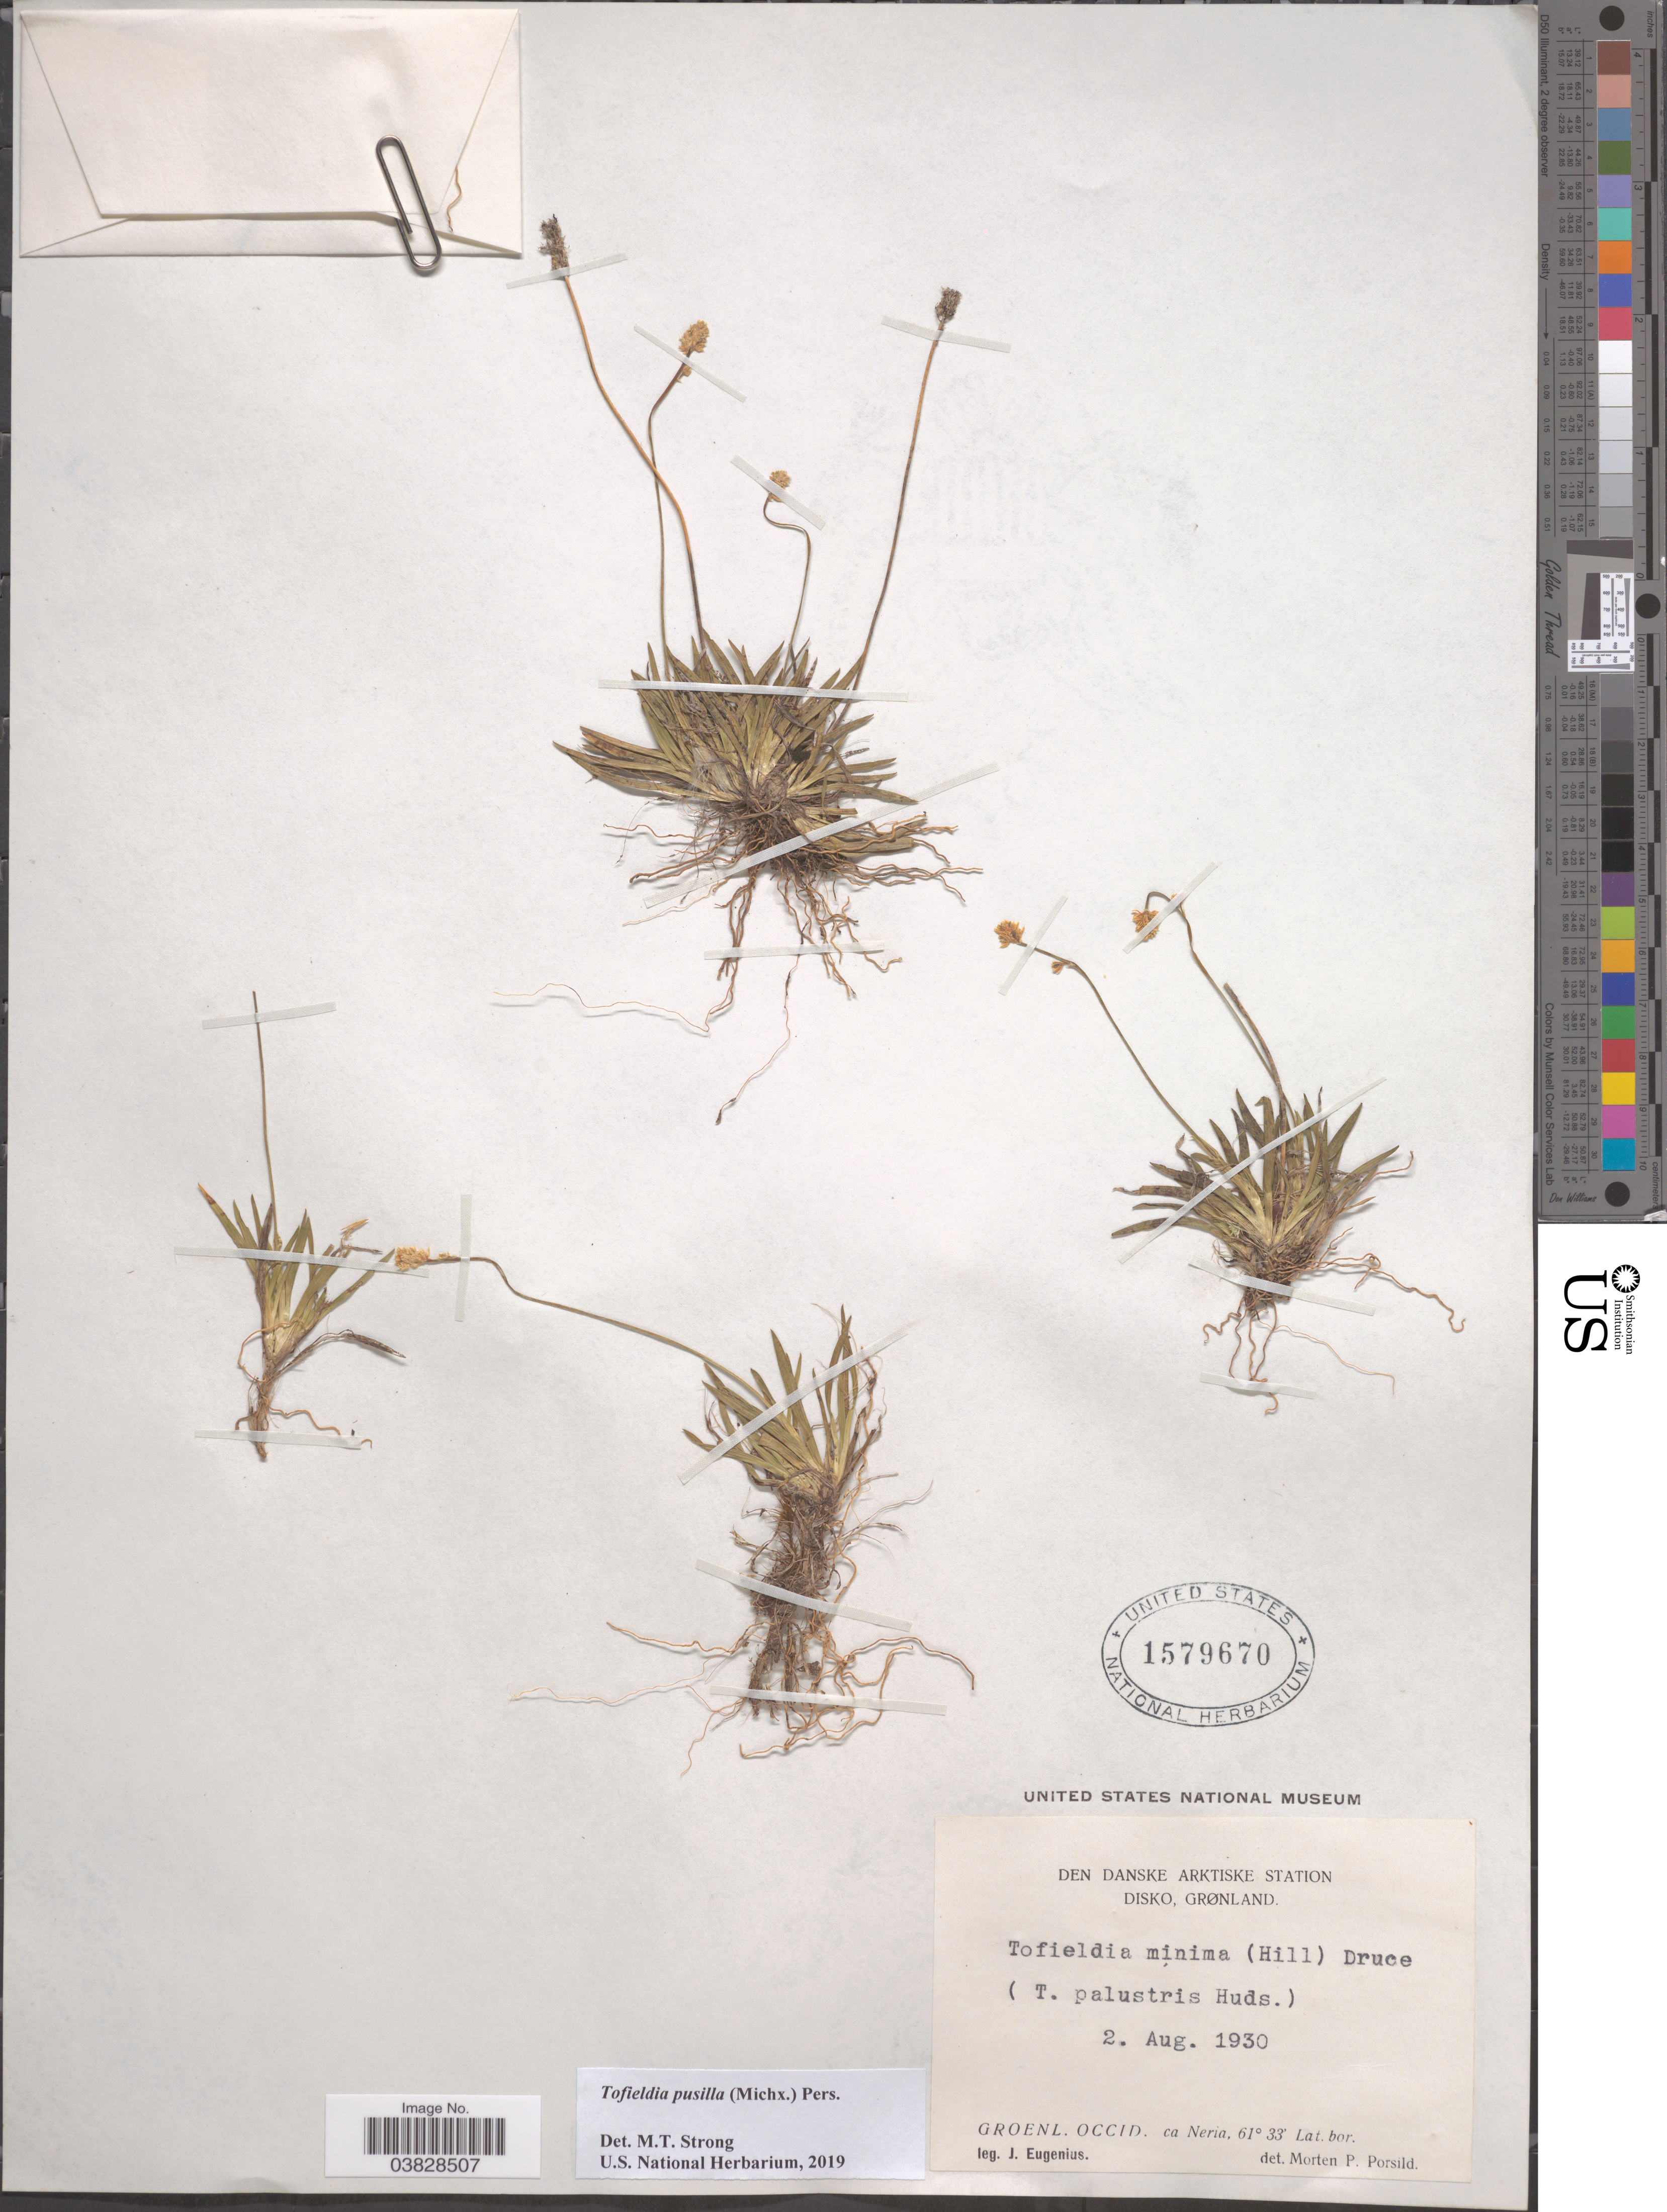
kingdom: Plantae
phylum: Tracheophyta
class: Liliopsida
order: Alismatales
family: Tofieldiaceae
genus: Tofieldia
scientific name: Tofieldia pusilla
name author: (Michx.) Pers.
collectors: J. Eugenius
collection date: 1930-08-02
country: Greenland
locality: Den Danske Arktiske Station. Disko, Grønland. Groenl. Occid. ca Neria.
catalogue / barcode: US 1579670